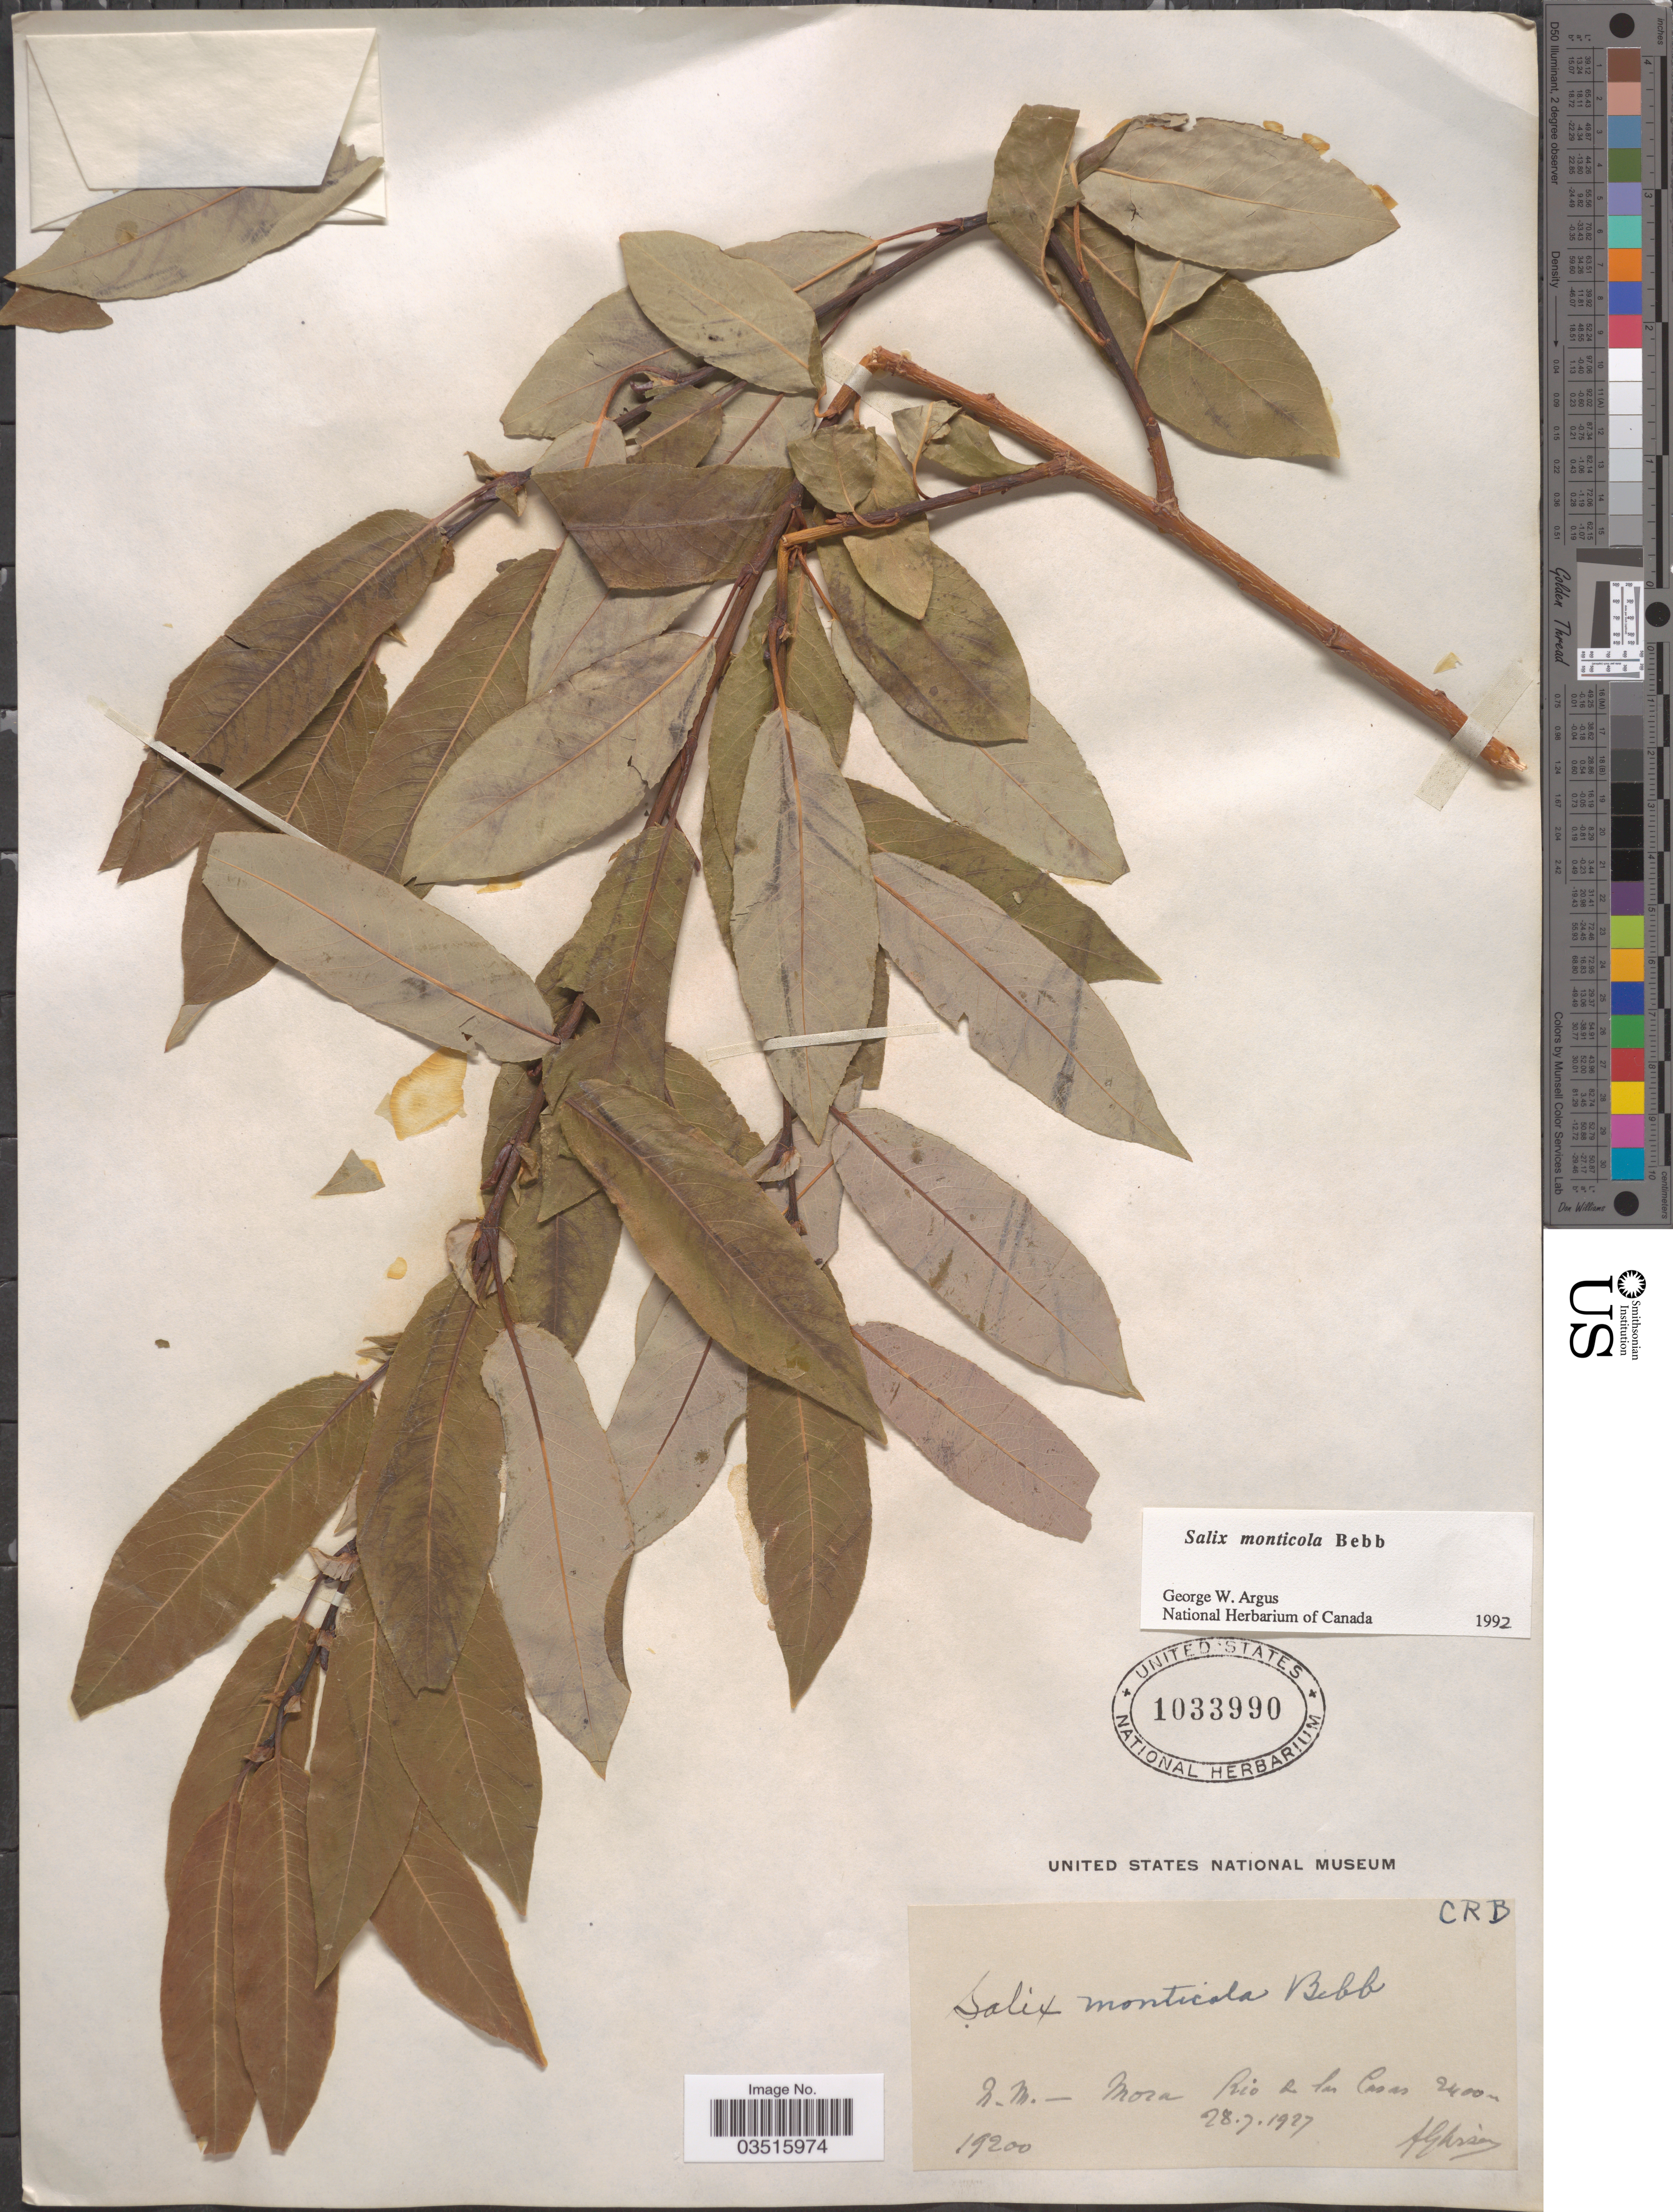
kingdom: Plantae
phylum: Tracheophyta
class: Magnoliopsida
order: Malpighiales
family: Salicaceae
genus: Salix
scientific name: Salix monticola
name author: Bebb.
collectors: F. Arsène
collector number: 19200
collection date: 1927-07-28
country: United States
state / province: New Mexico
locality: Mora Rio de las Casas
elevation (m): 2400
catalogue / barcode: US 1033990